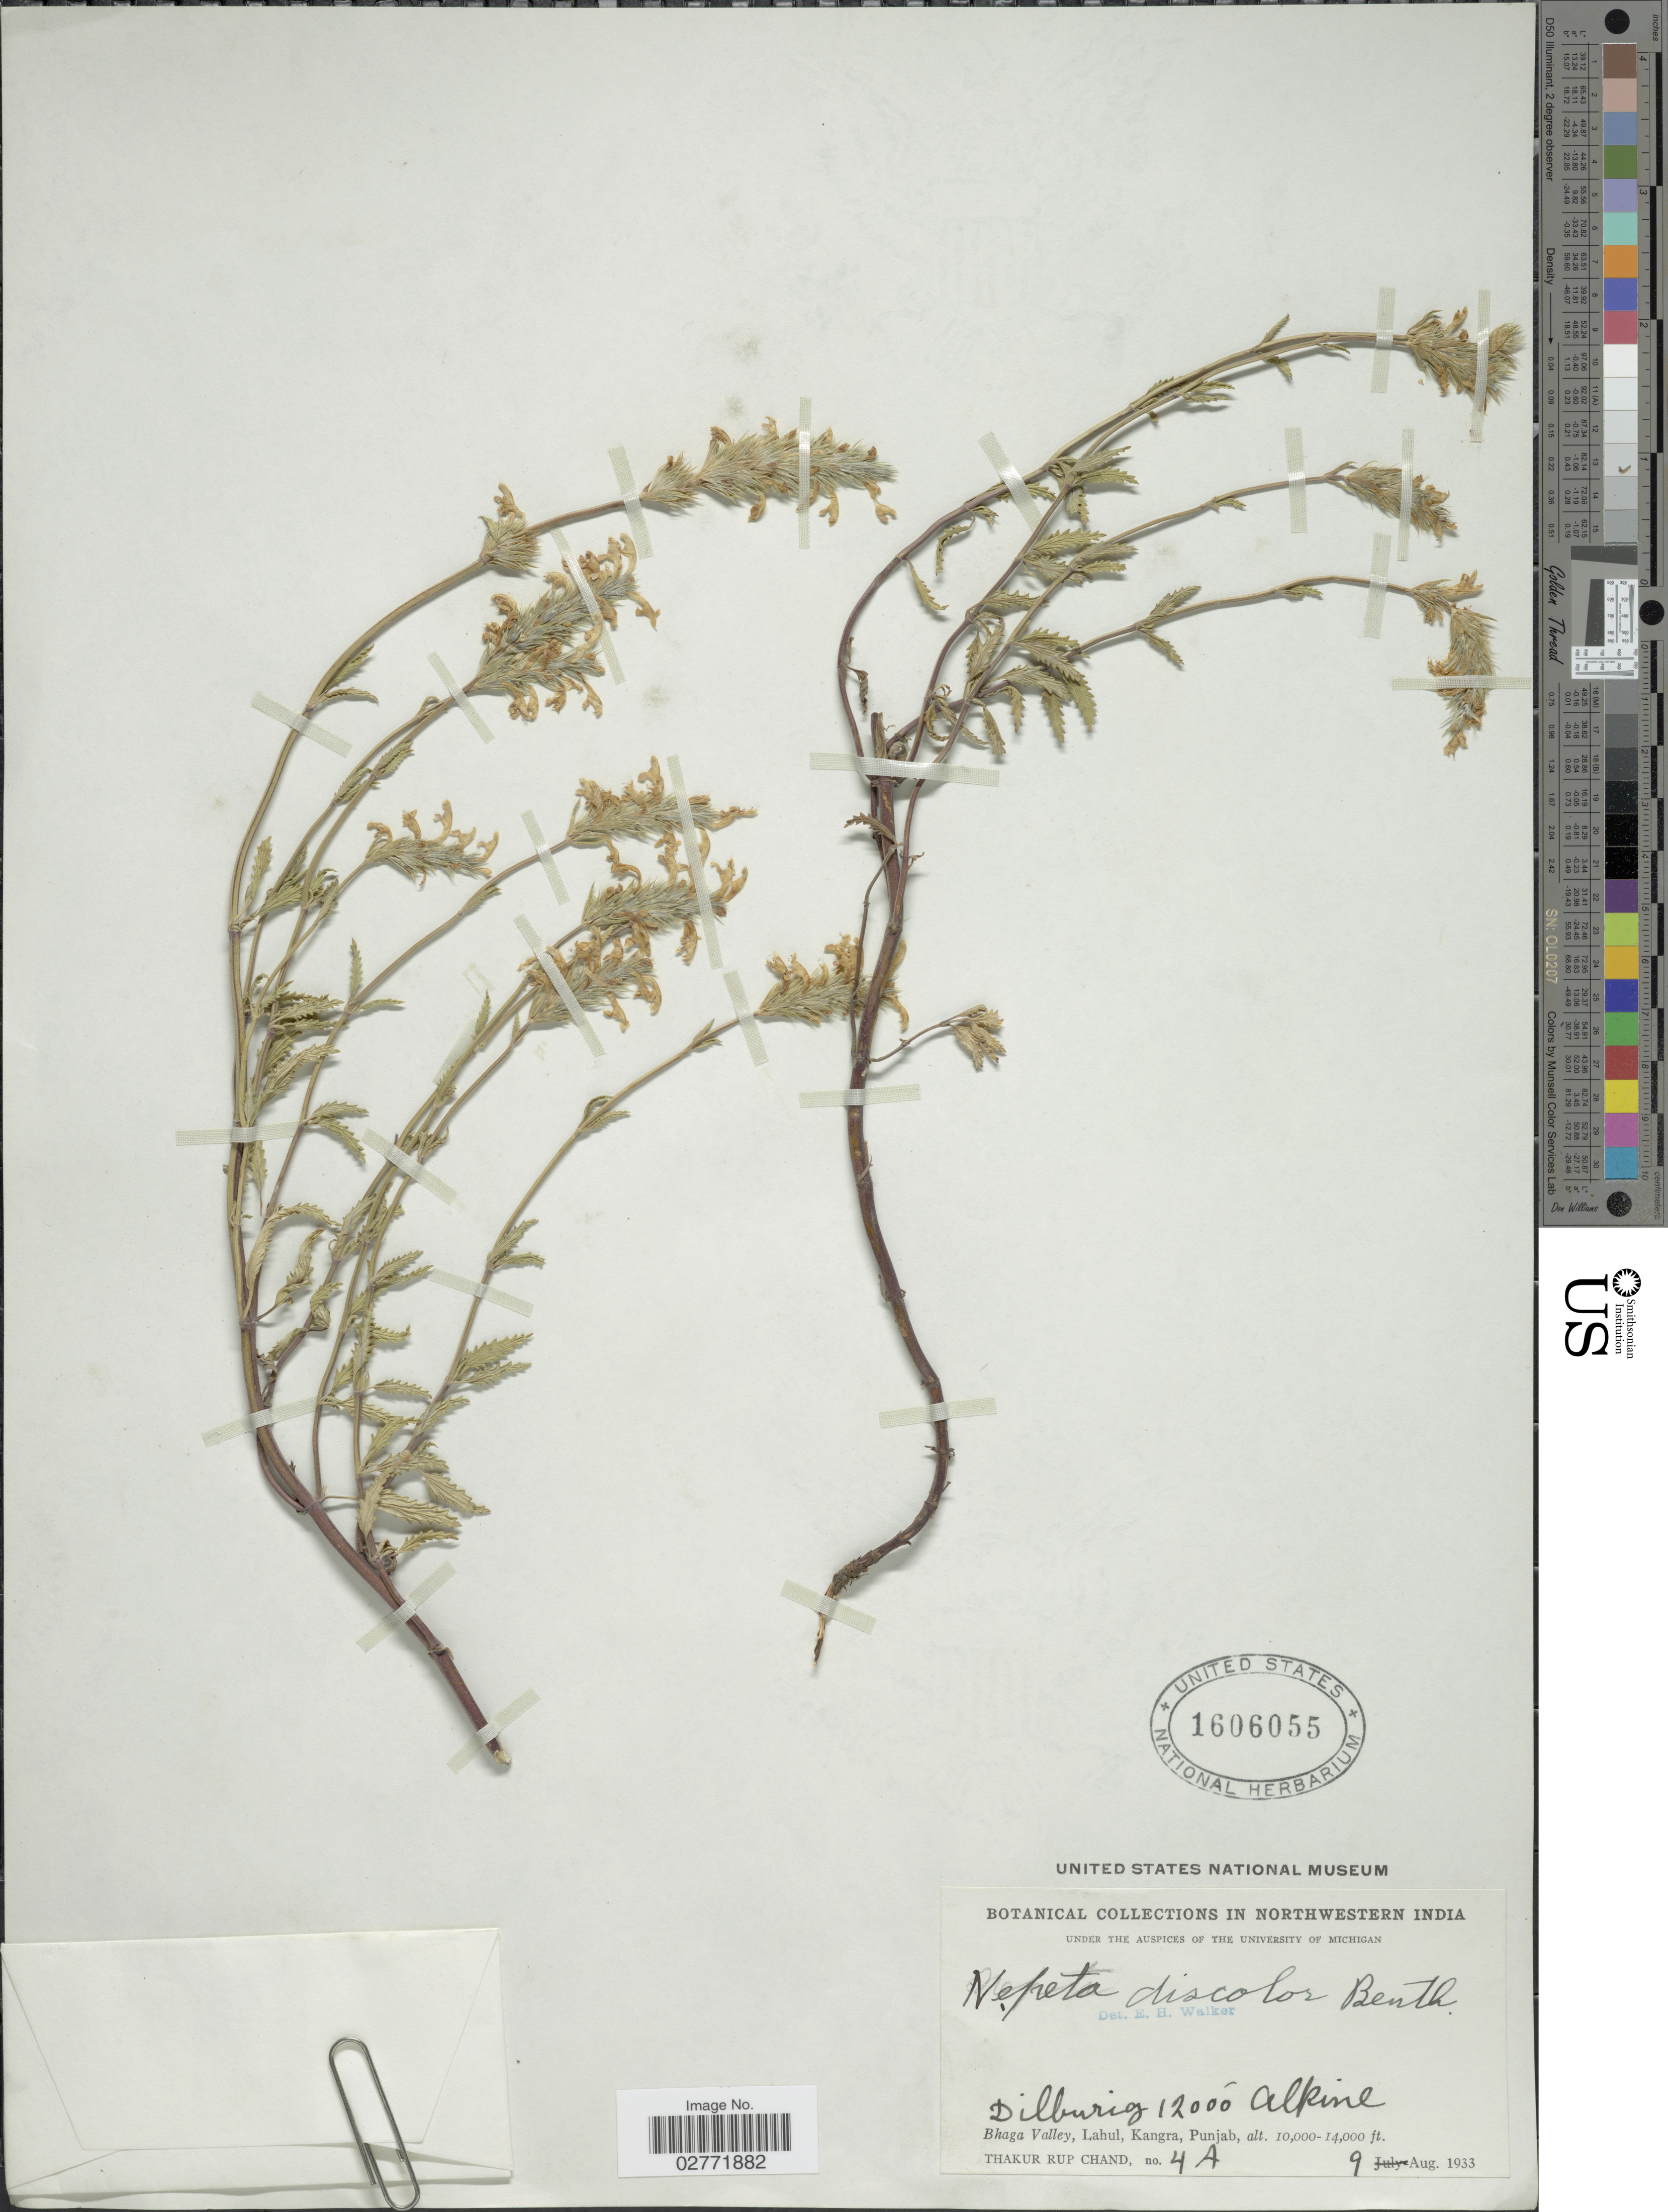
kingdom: Plantae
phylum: Tracheophyta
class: Magnoliopsida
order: Lamiales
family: Lamiaceae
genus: Nepeta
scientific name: Nepeta discolor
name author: Royle ex Benth.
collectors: T. R. Chand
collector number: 4A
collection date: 1933-08-09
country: India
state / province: Himachal Pradesh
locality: Northwestern India, Dilburig, Alpine, Bhaga Valley, Lahul, Kangra, Punjab.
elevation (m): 3048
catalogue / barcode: US 1606055